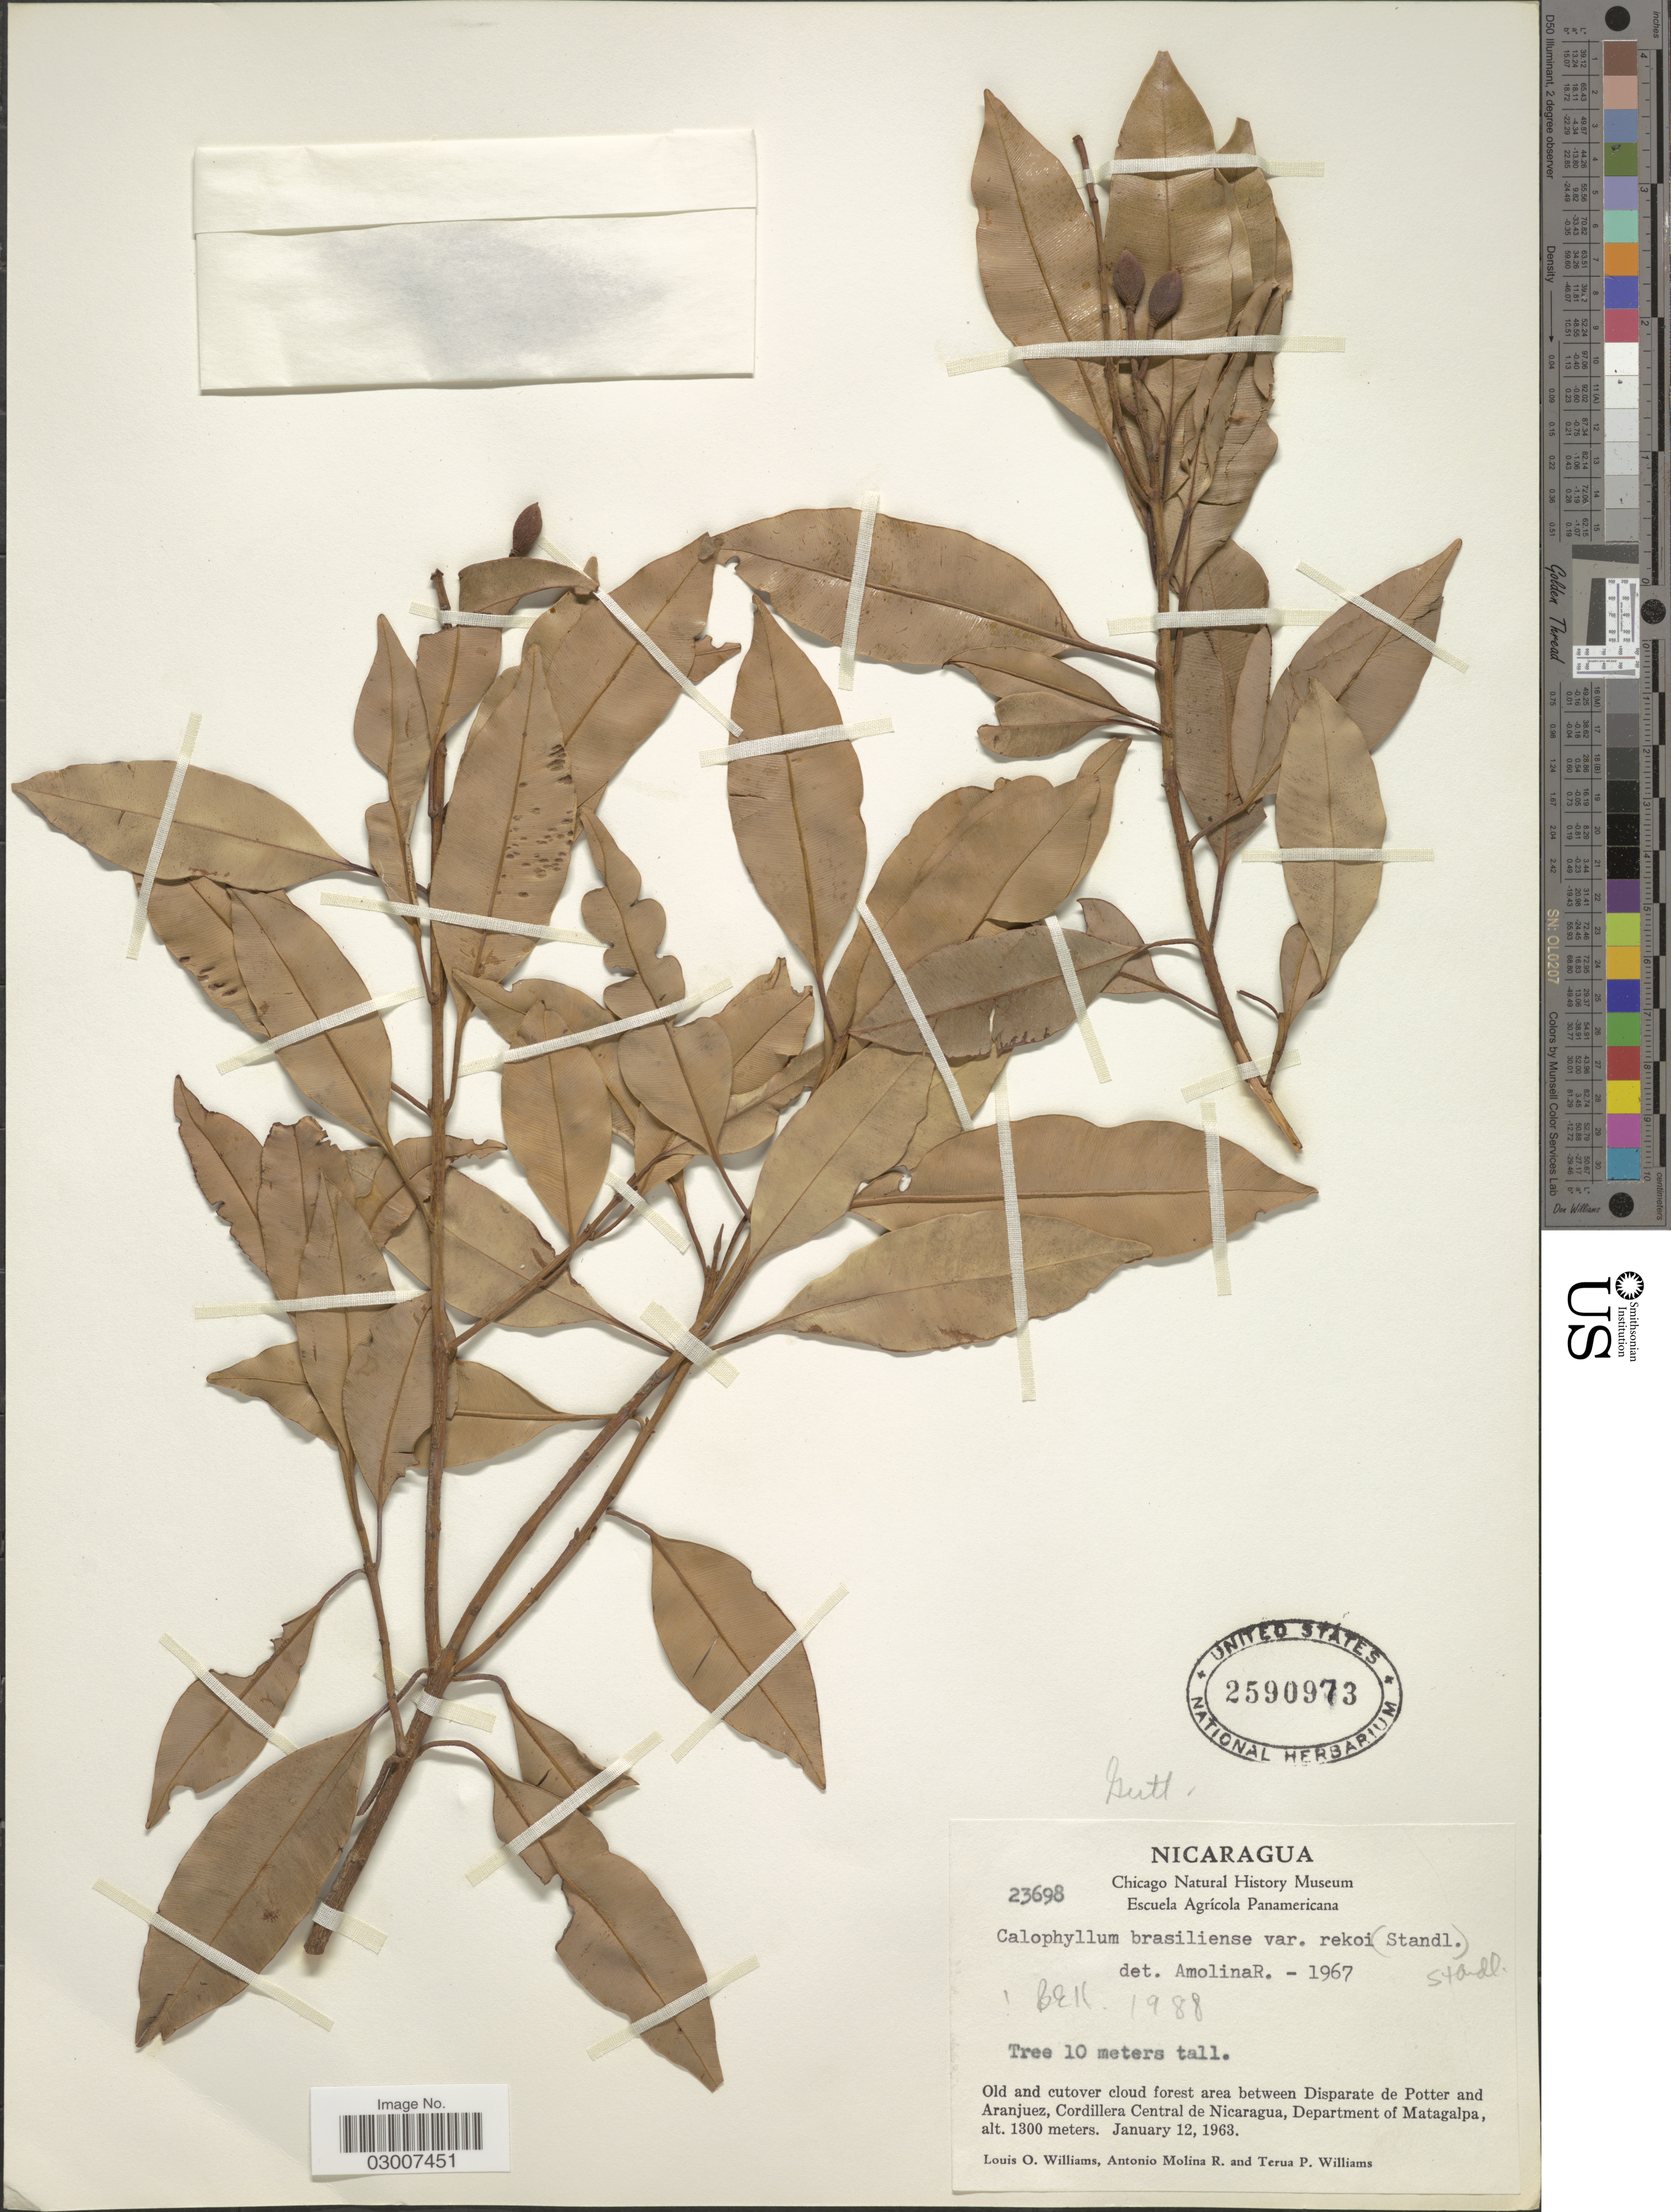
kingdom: Plantae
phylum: Tracheophyta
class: Magnoliopsida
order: Malpighiales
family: Calophyllaceae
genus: Calophyllum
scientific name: Calophyllum brasiliense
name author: Cambess.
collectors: L. O. Williams, A. Molina R. & T. Williams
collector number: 23698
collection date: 1963-01-12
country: Nicaragua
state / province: Matagalpa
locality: Old and cutover cloud forest area between Disparate de Potter and Aranjuez, Cordillera Central de Nicaragua, Department of Matagalpa.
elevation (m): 1300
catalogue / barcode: US 2590973